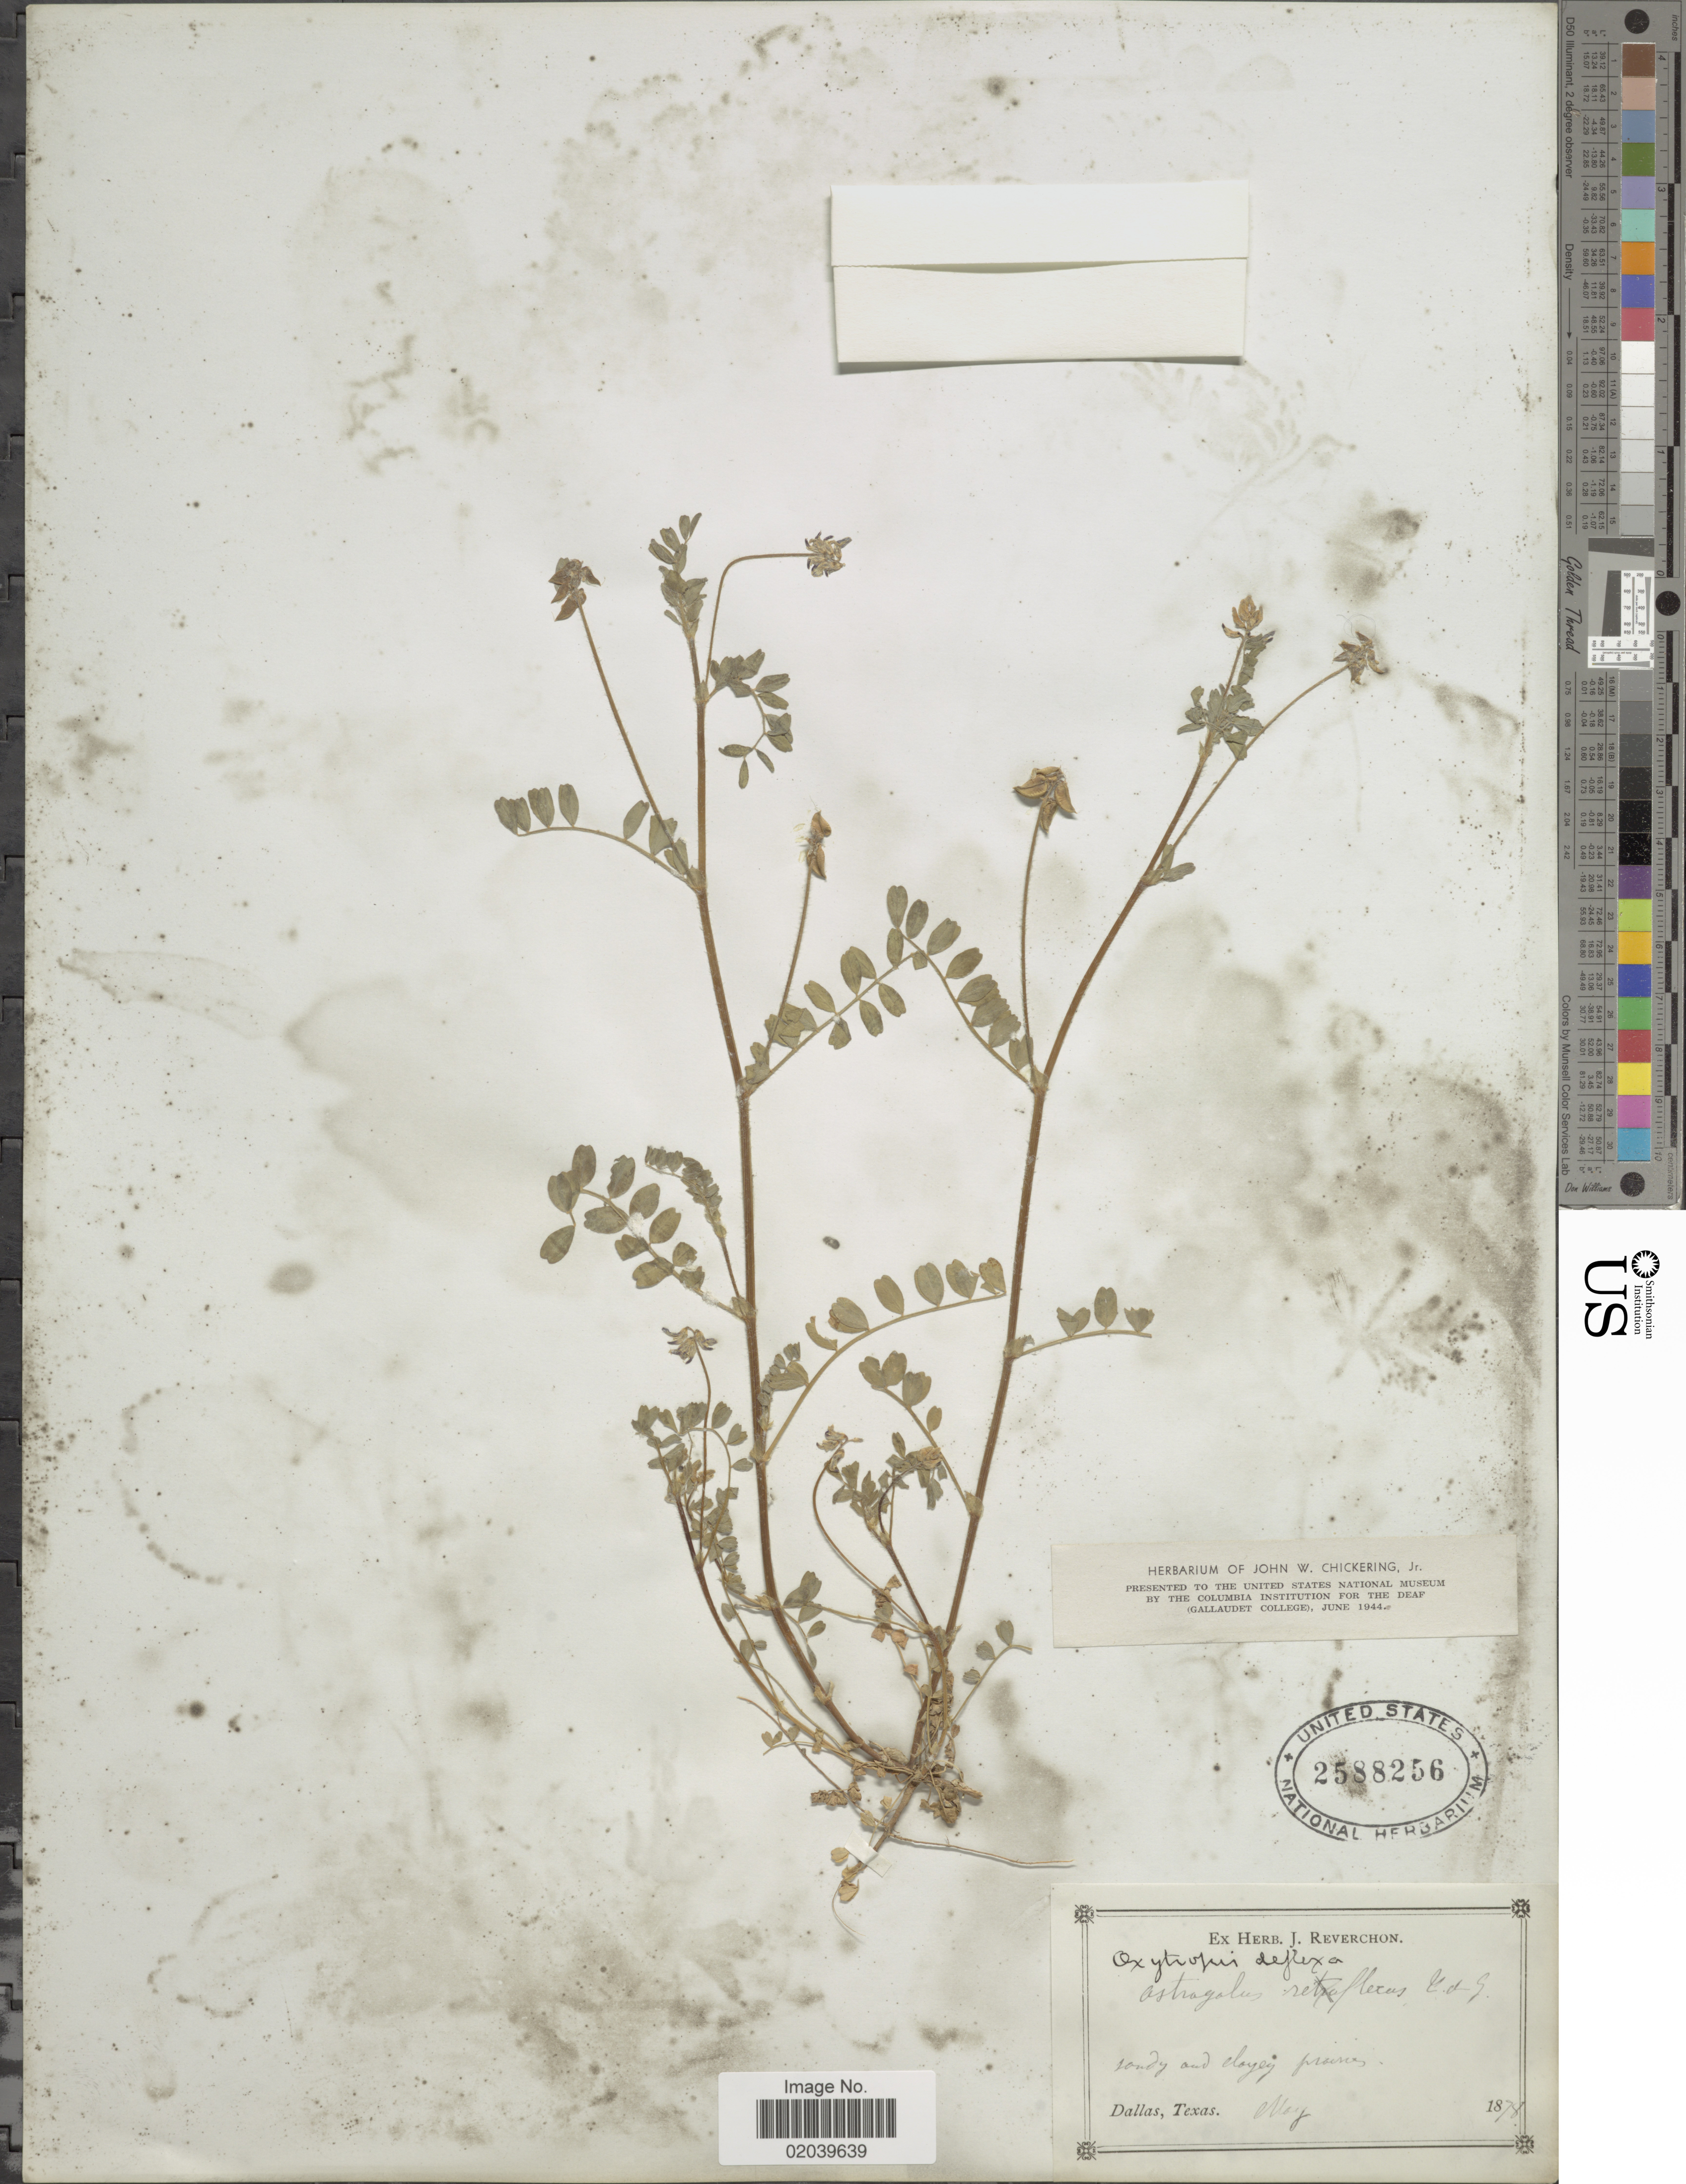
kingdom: Plantae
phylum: Tracheophyta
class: Magnoliopsida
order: Fabales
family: Fabaceae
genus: Oxytropis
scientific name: Oxytropis deflexa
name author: (Pall.) DC.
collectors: ex herb. J. Reverchon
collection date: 1878-05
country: United States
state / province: Texas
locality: Dallas, Texas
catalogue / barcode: US 2588256